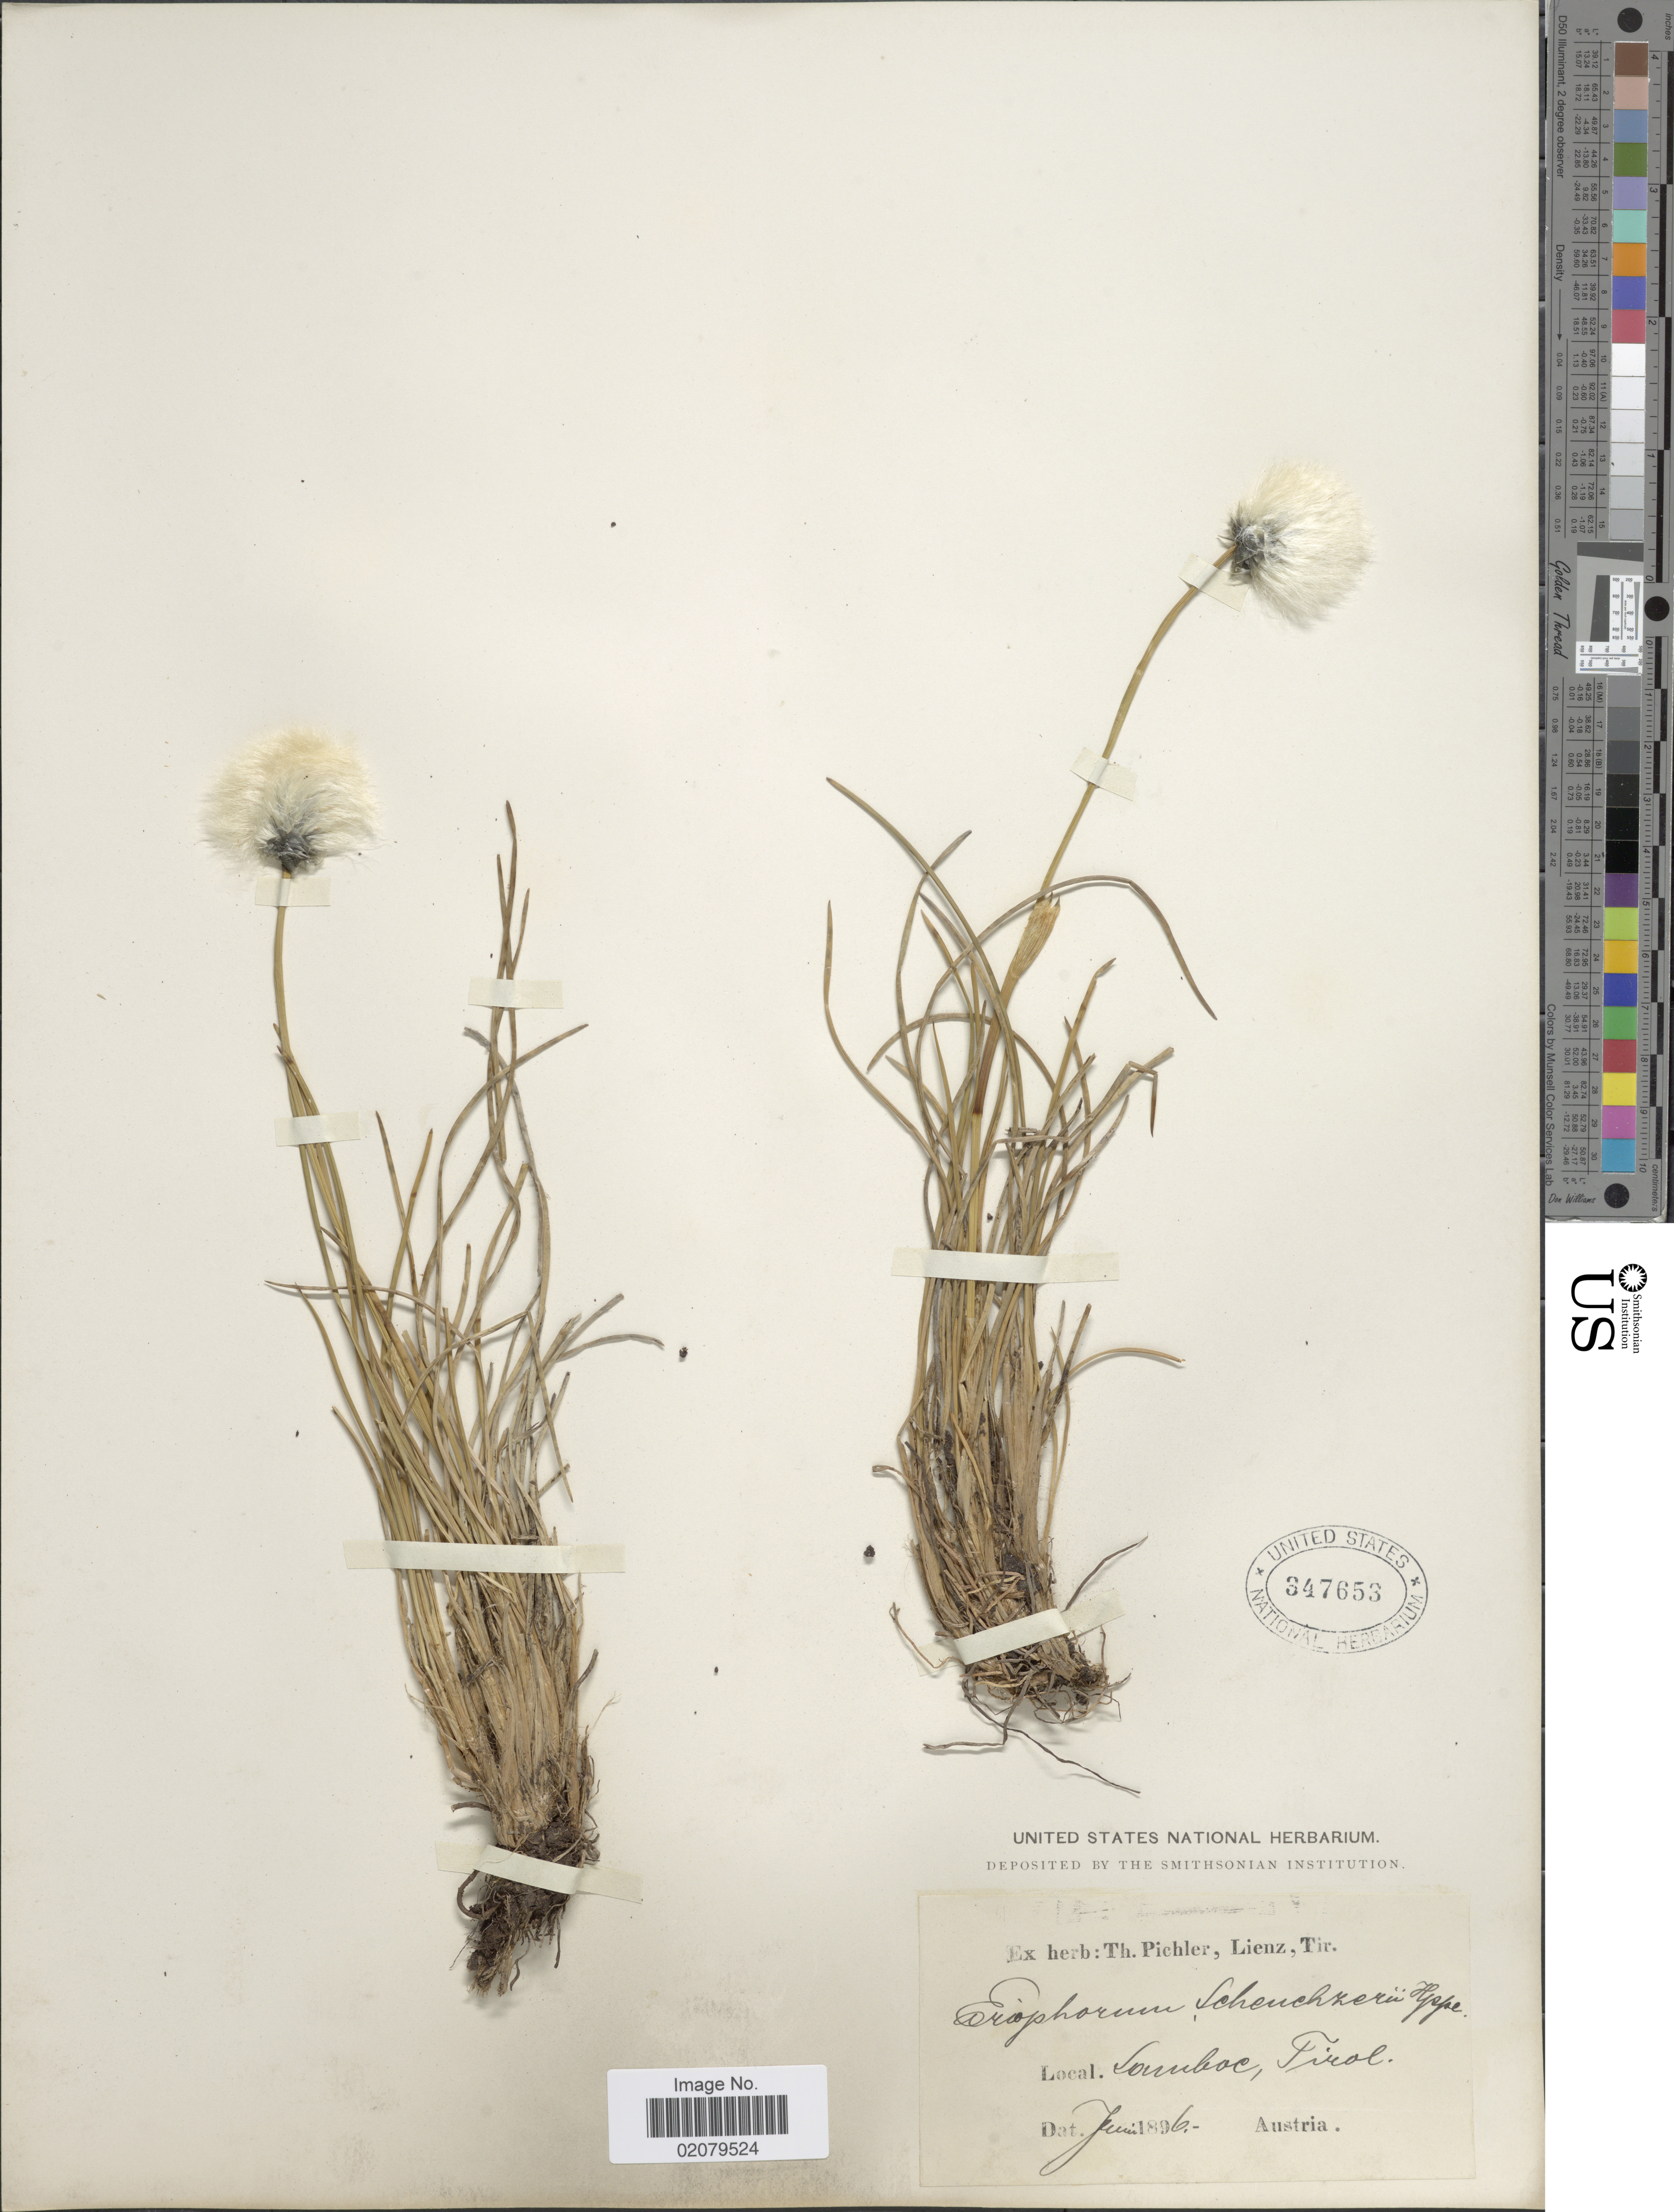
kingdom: Plantae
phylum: Tracheophyta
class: Liliopsida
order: Poales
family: Cyperaceae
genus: Eriophorum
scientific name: Eriophorum scheuchzeri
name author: Hoppe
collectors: ex herb. T. Pichler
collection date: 1896-07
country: Austria / Italy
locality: Lanubac, Tirol, Austria [Interpreted]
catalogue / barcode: US 347653